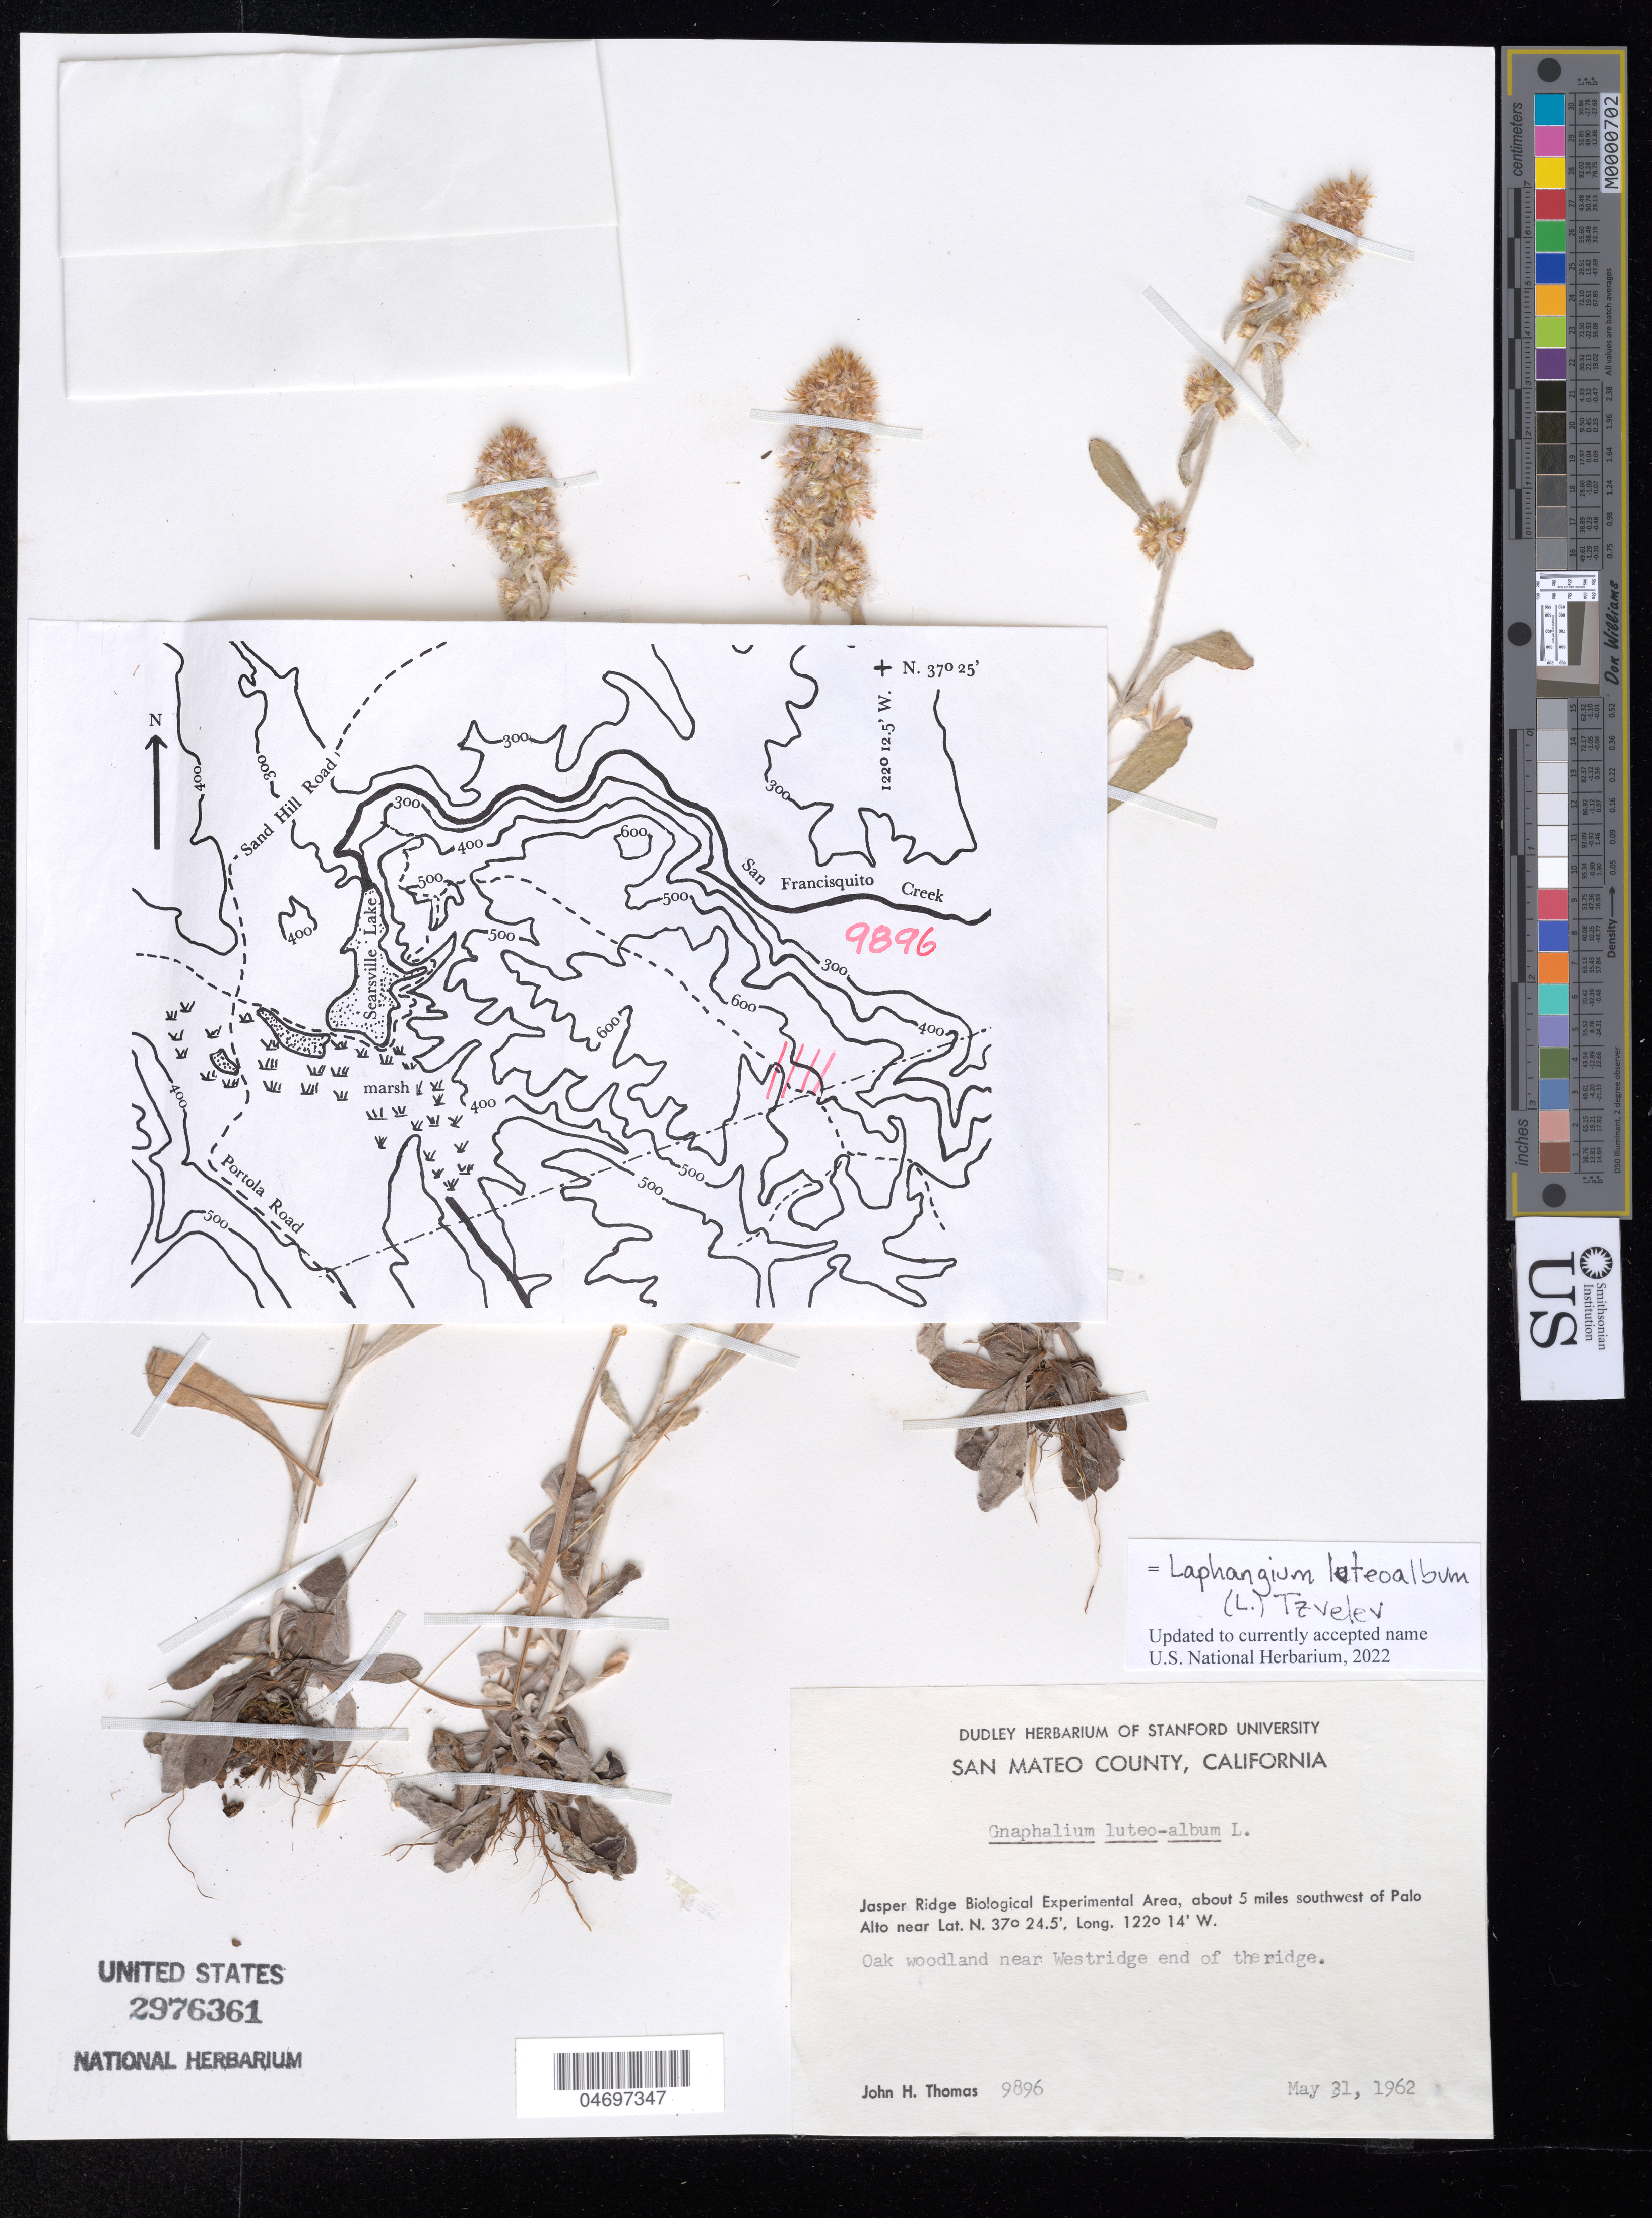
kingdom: Plantae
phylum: Tracheophyta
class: Magnoliopsida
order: Asterales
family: Asteraceae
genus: Laphangium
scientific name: Laphangium luteoalbum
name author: (L.) Tzvelev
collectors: J. H. Thomas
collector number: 9896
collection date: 1962-05-31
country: United States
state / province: California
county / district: San Mateo Co.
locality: Jasper Ridge Biological Experimental Area, about 5 miles southwest of Palo Alto.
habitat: Oak woodland near Westridge end of the ridge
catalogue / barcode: US 2976361